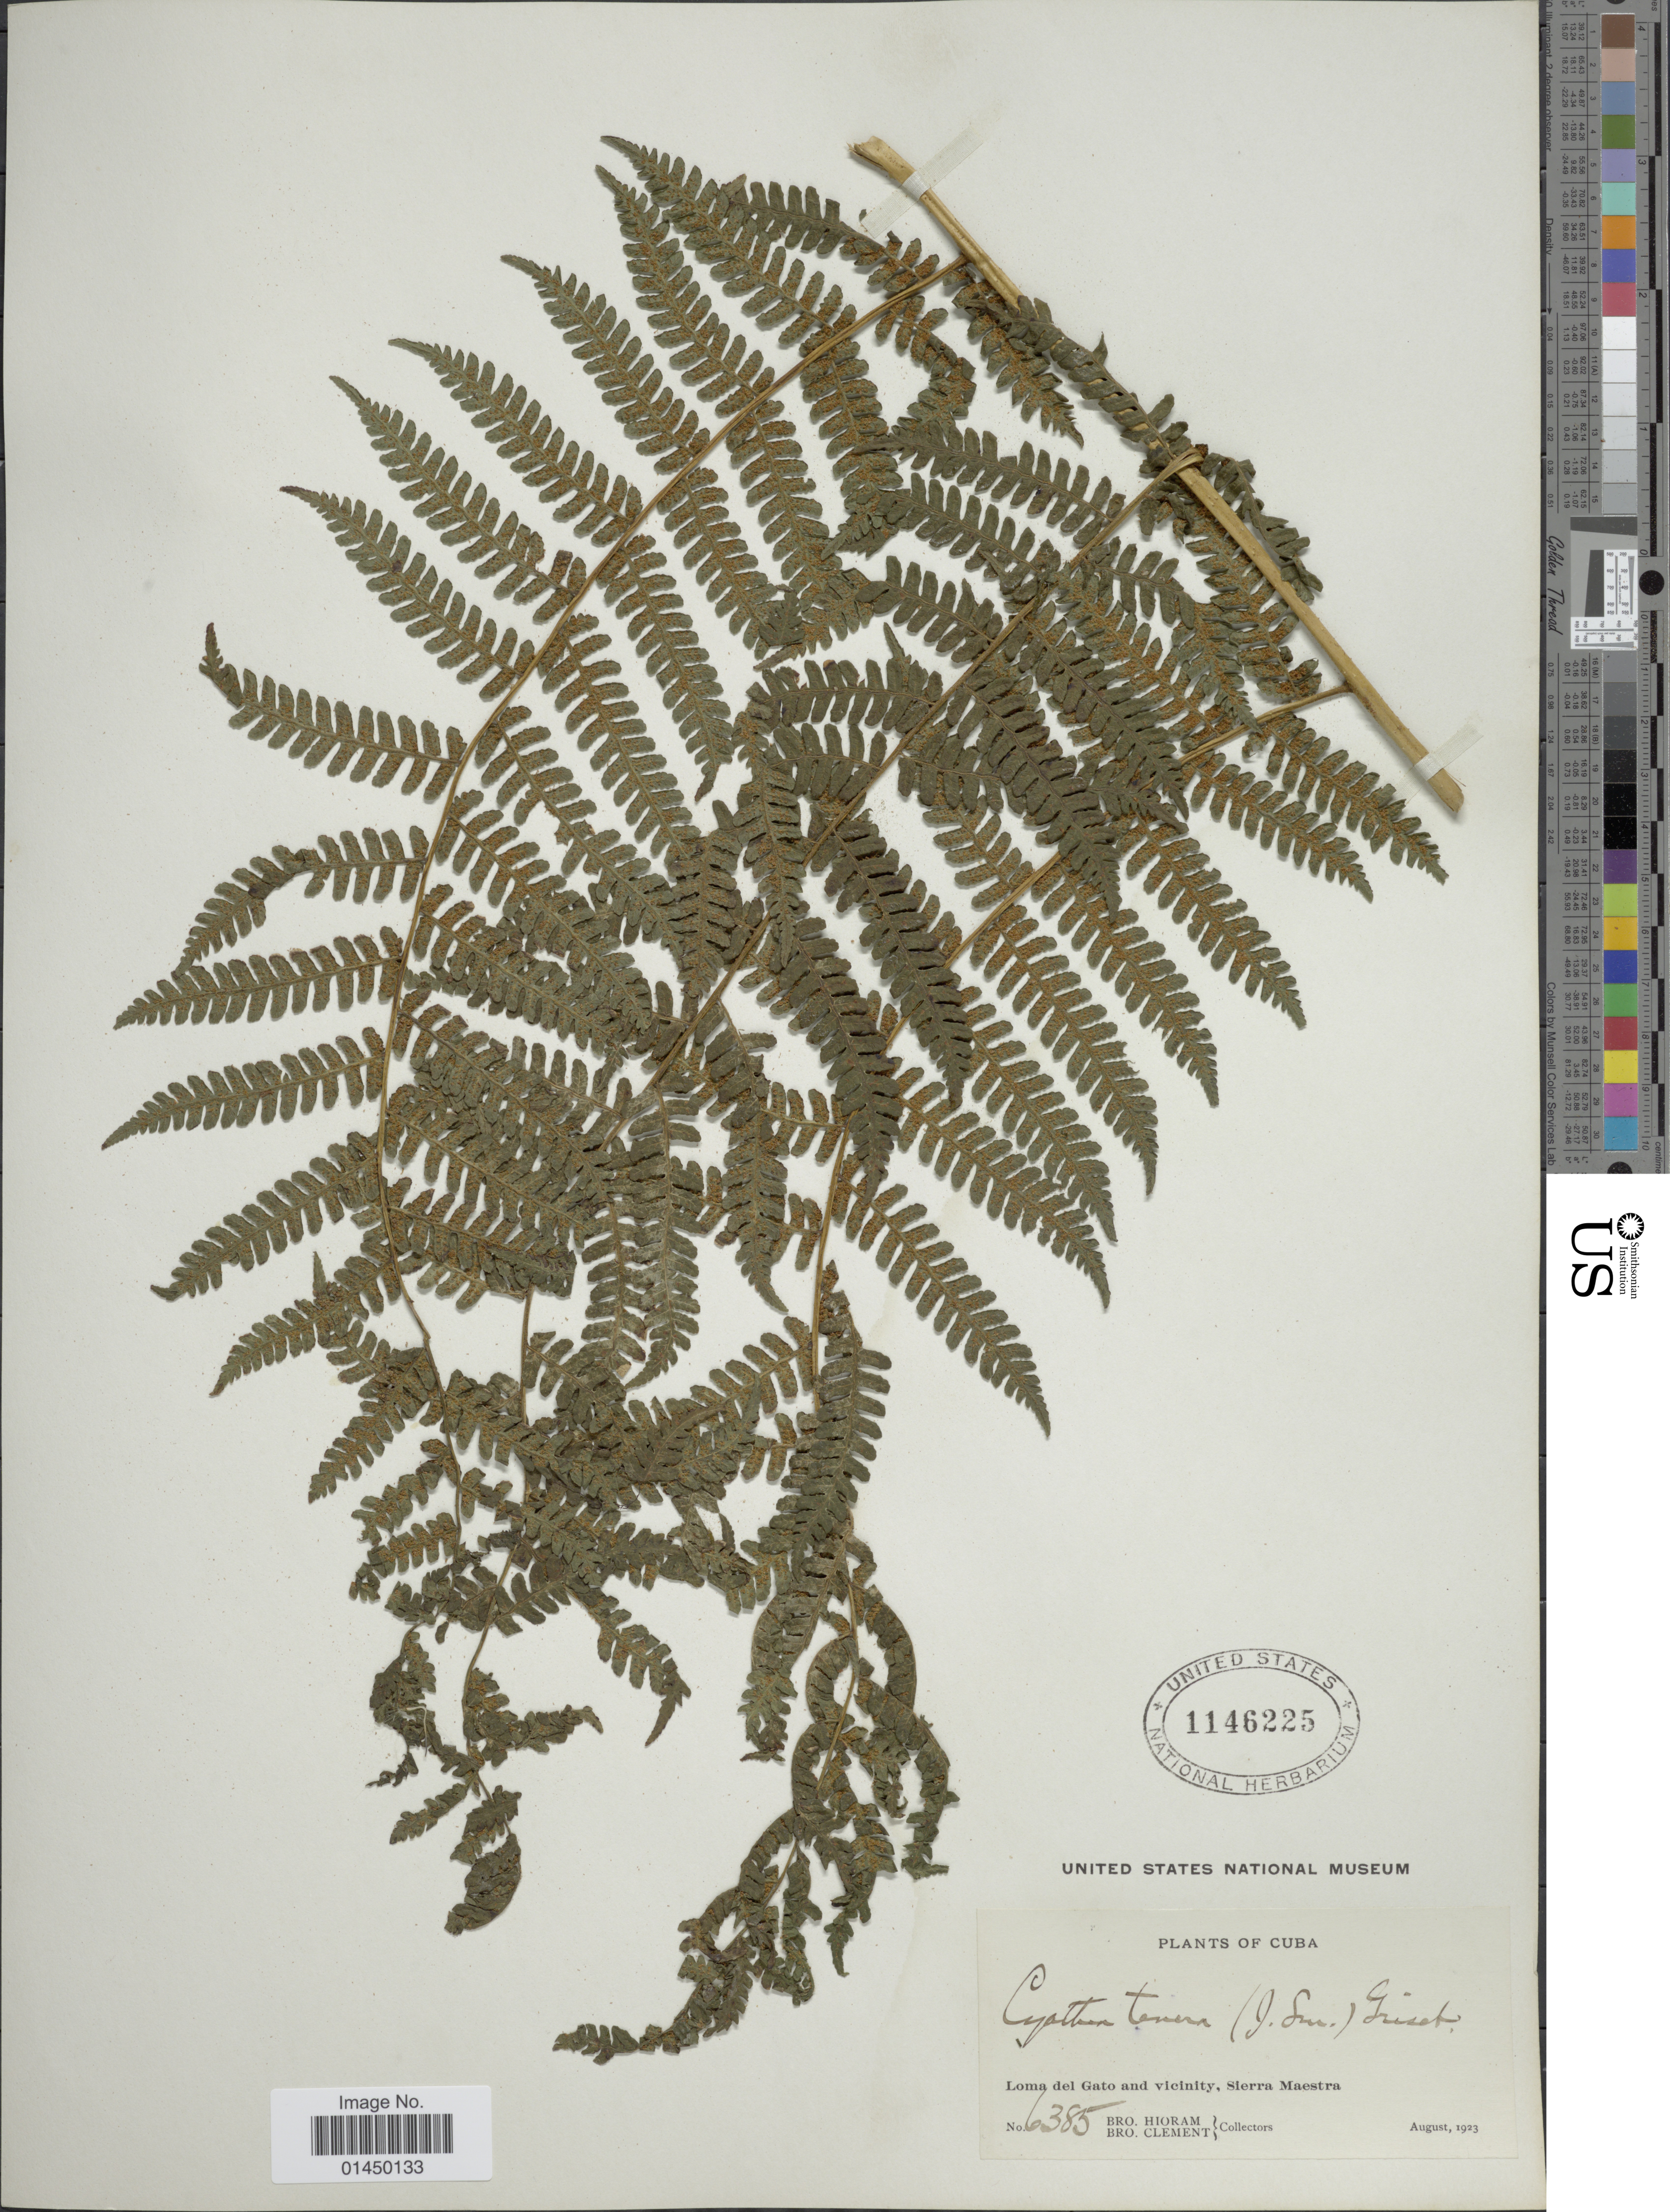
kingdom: Plantae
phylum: Tracheophyta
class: Polypodiopsida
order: Cyatheales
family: Cyatheaceae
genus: Cyathea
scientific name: Cyathea furfuracea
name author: Christ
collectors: Bro. Hioram & B. Clement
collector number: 6385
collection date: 1923-08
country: Cuba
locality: Loma del Gato and vicinity, Sierra Maestra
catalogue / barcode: US 1146225